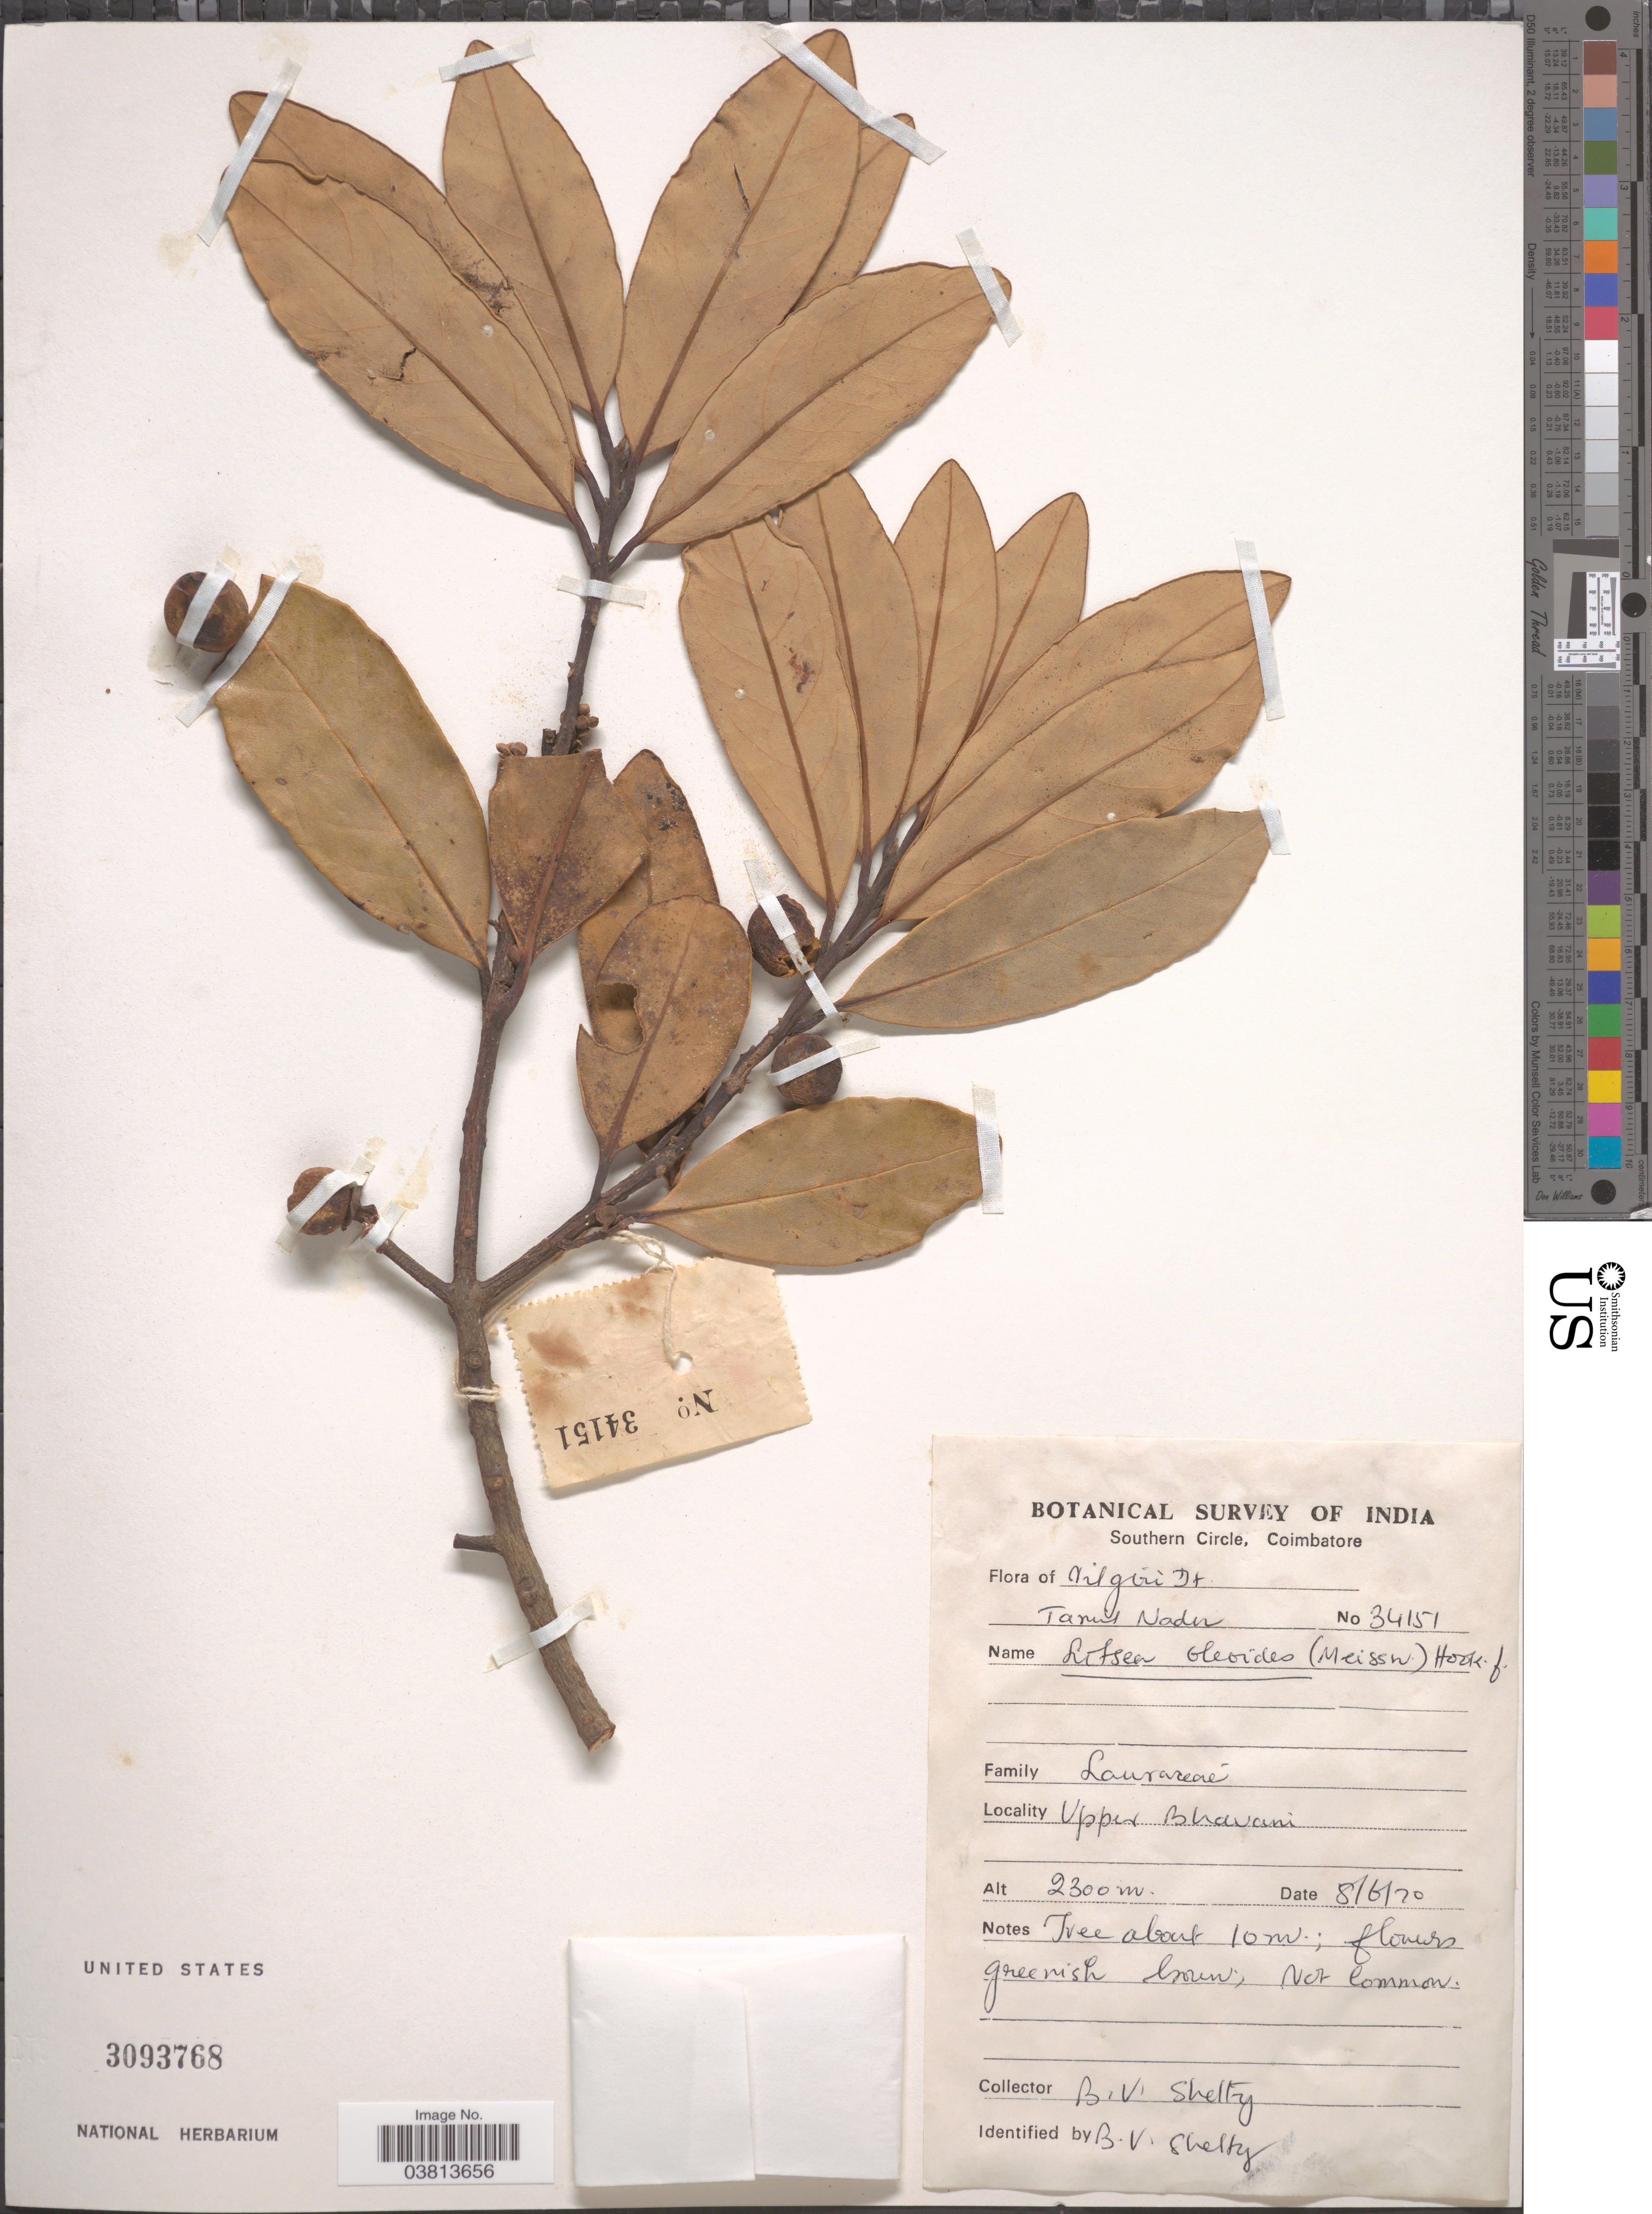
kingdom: Plantae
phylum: Tracheophyta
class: Magnoliopsida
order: Laurales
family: Lauraceae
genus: Litsea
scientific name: Litsea oleoides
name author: Hook. f.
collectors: B.V. Shetty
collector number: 34151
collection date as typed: Transcribed d/m/y: 8/6/20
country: India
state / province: Tamil Nadu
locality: Nilgiri Dt. Upper Bhavani.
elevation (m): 2300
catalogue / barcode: US 3093768